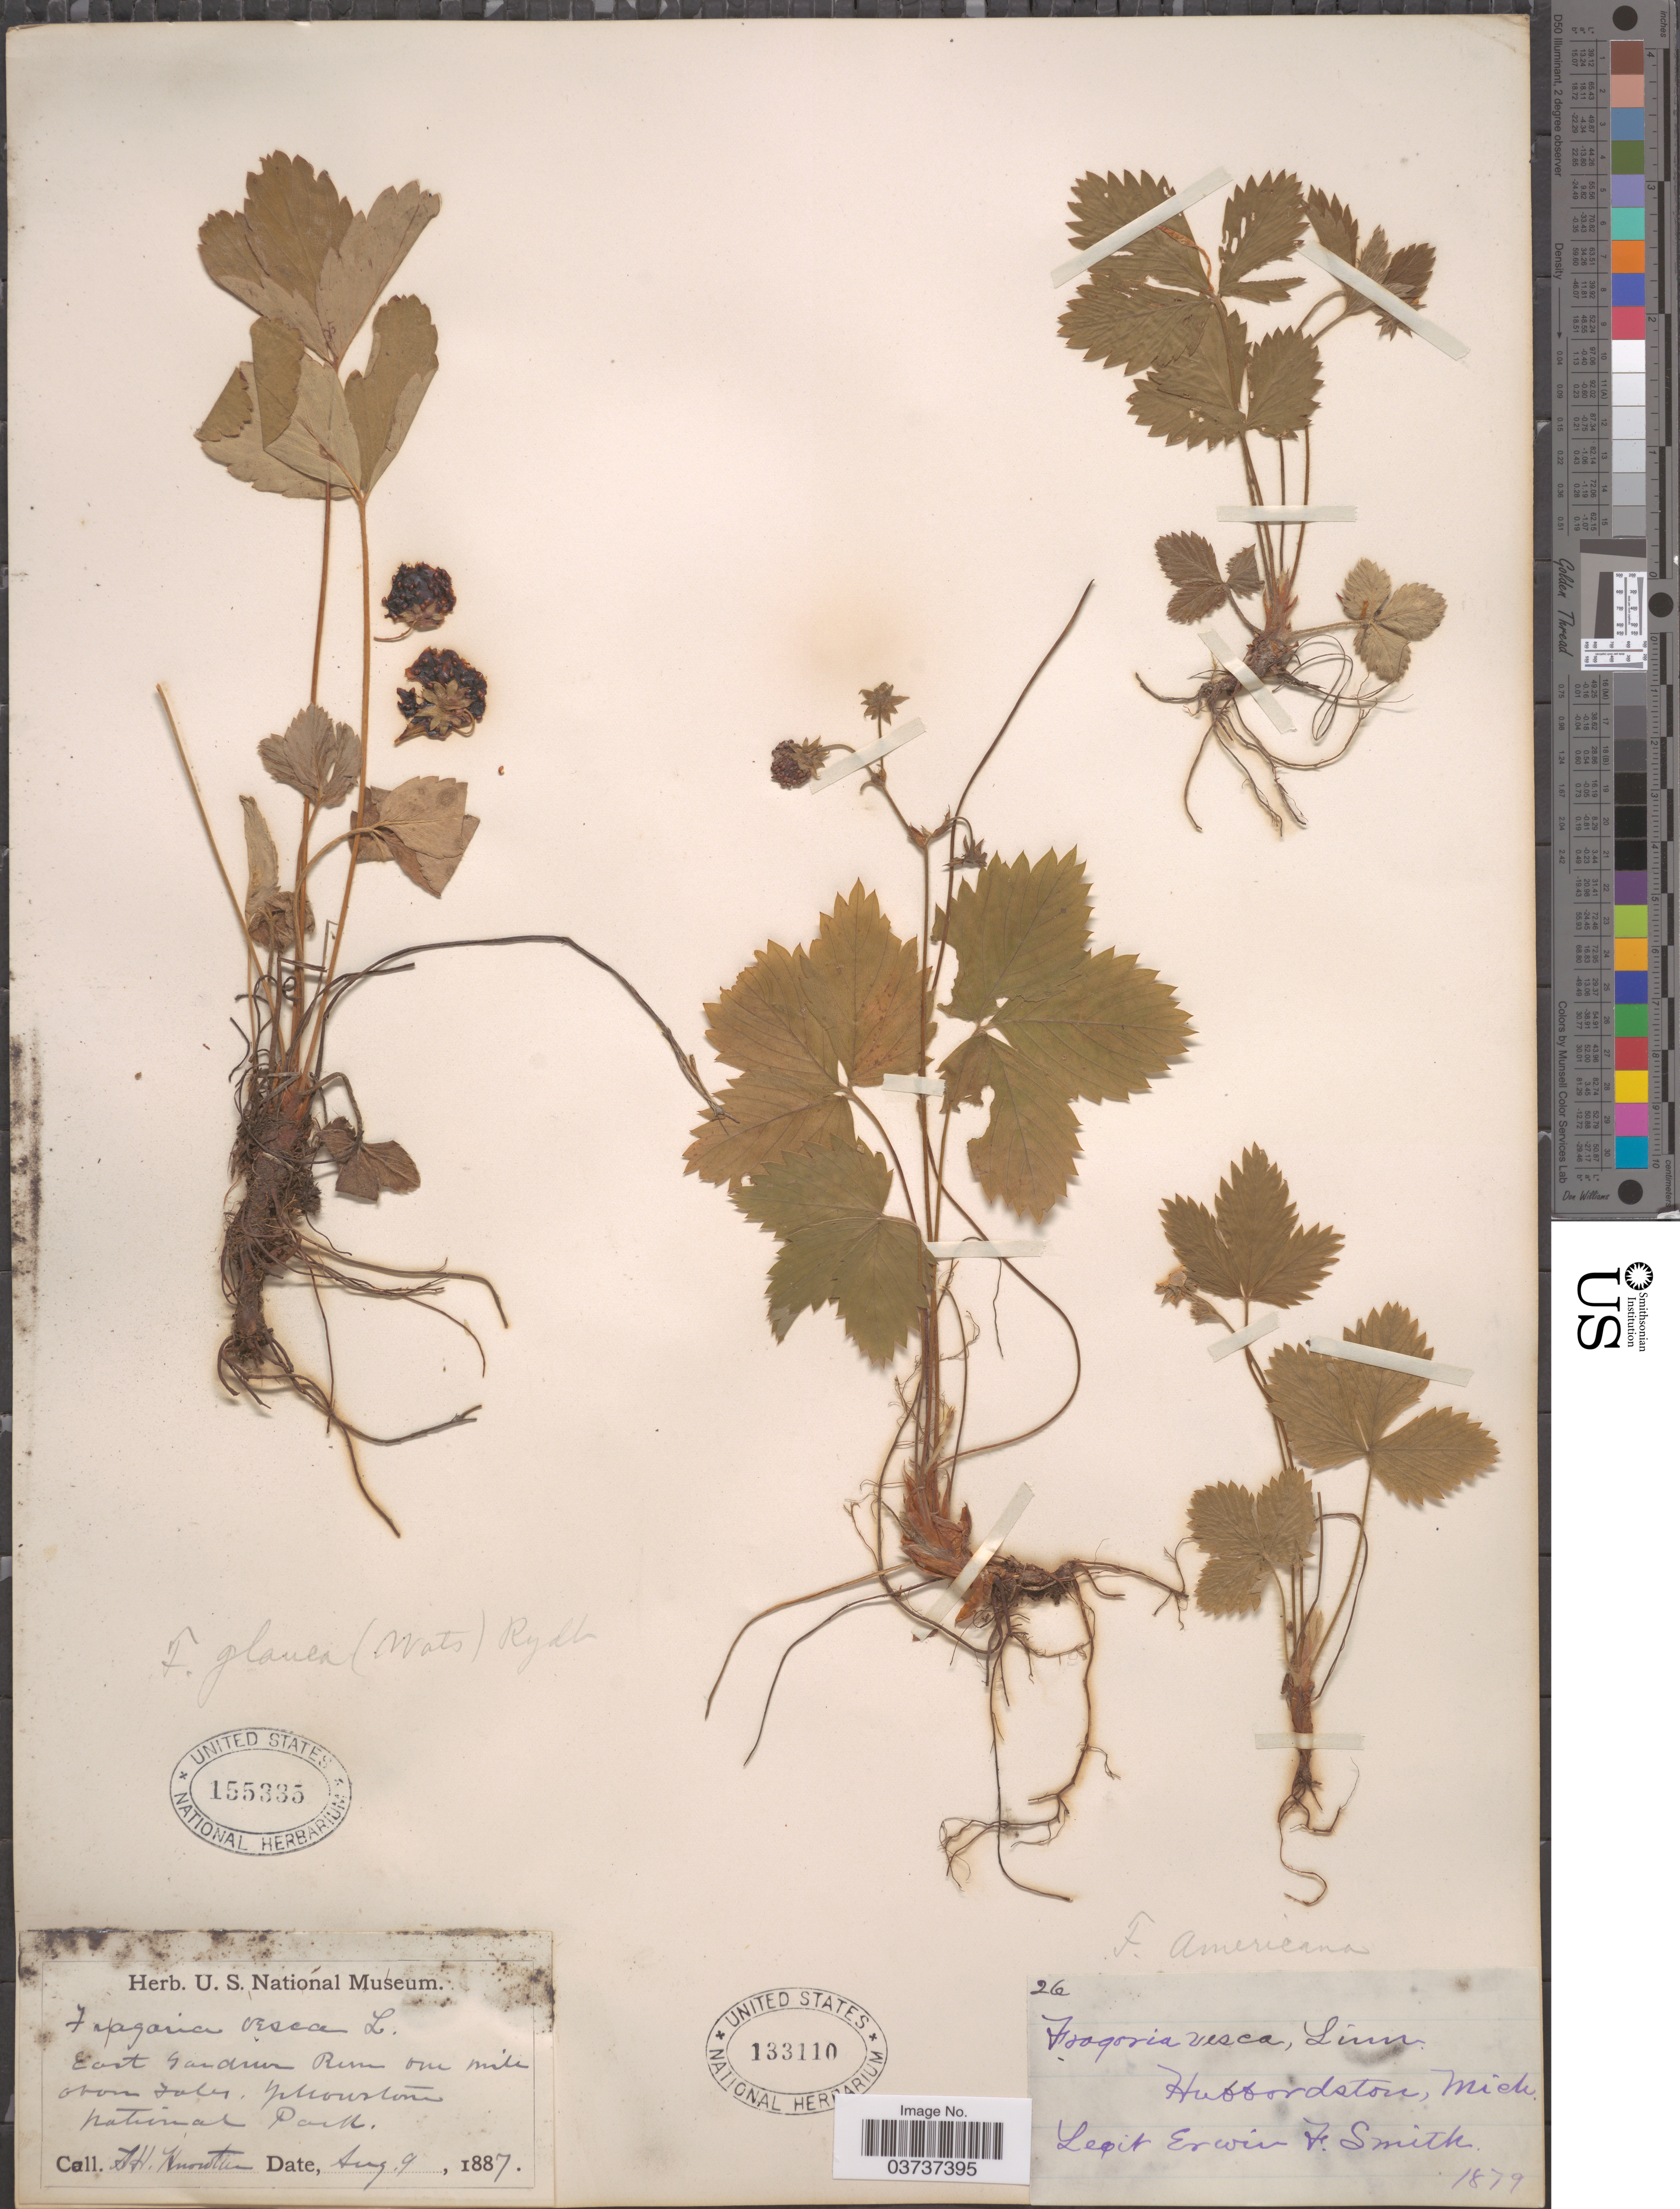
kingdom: Plantae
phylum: Tracheophyta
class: Magnoliopsida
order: Rosales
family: Rosaceae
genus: Fragaria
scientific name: Fragaria vesca subsp. americana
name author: (Porter) Staudt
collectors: E. F. Smith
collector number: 26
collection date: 1879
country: United States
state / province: Michigan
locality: Hobbardston.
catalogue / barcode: US 133110-2